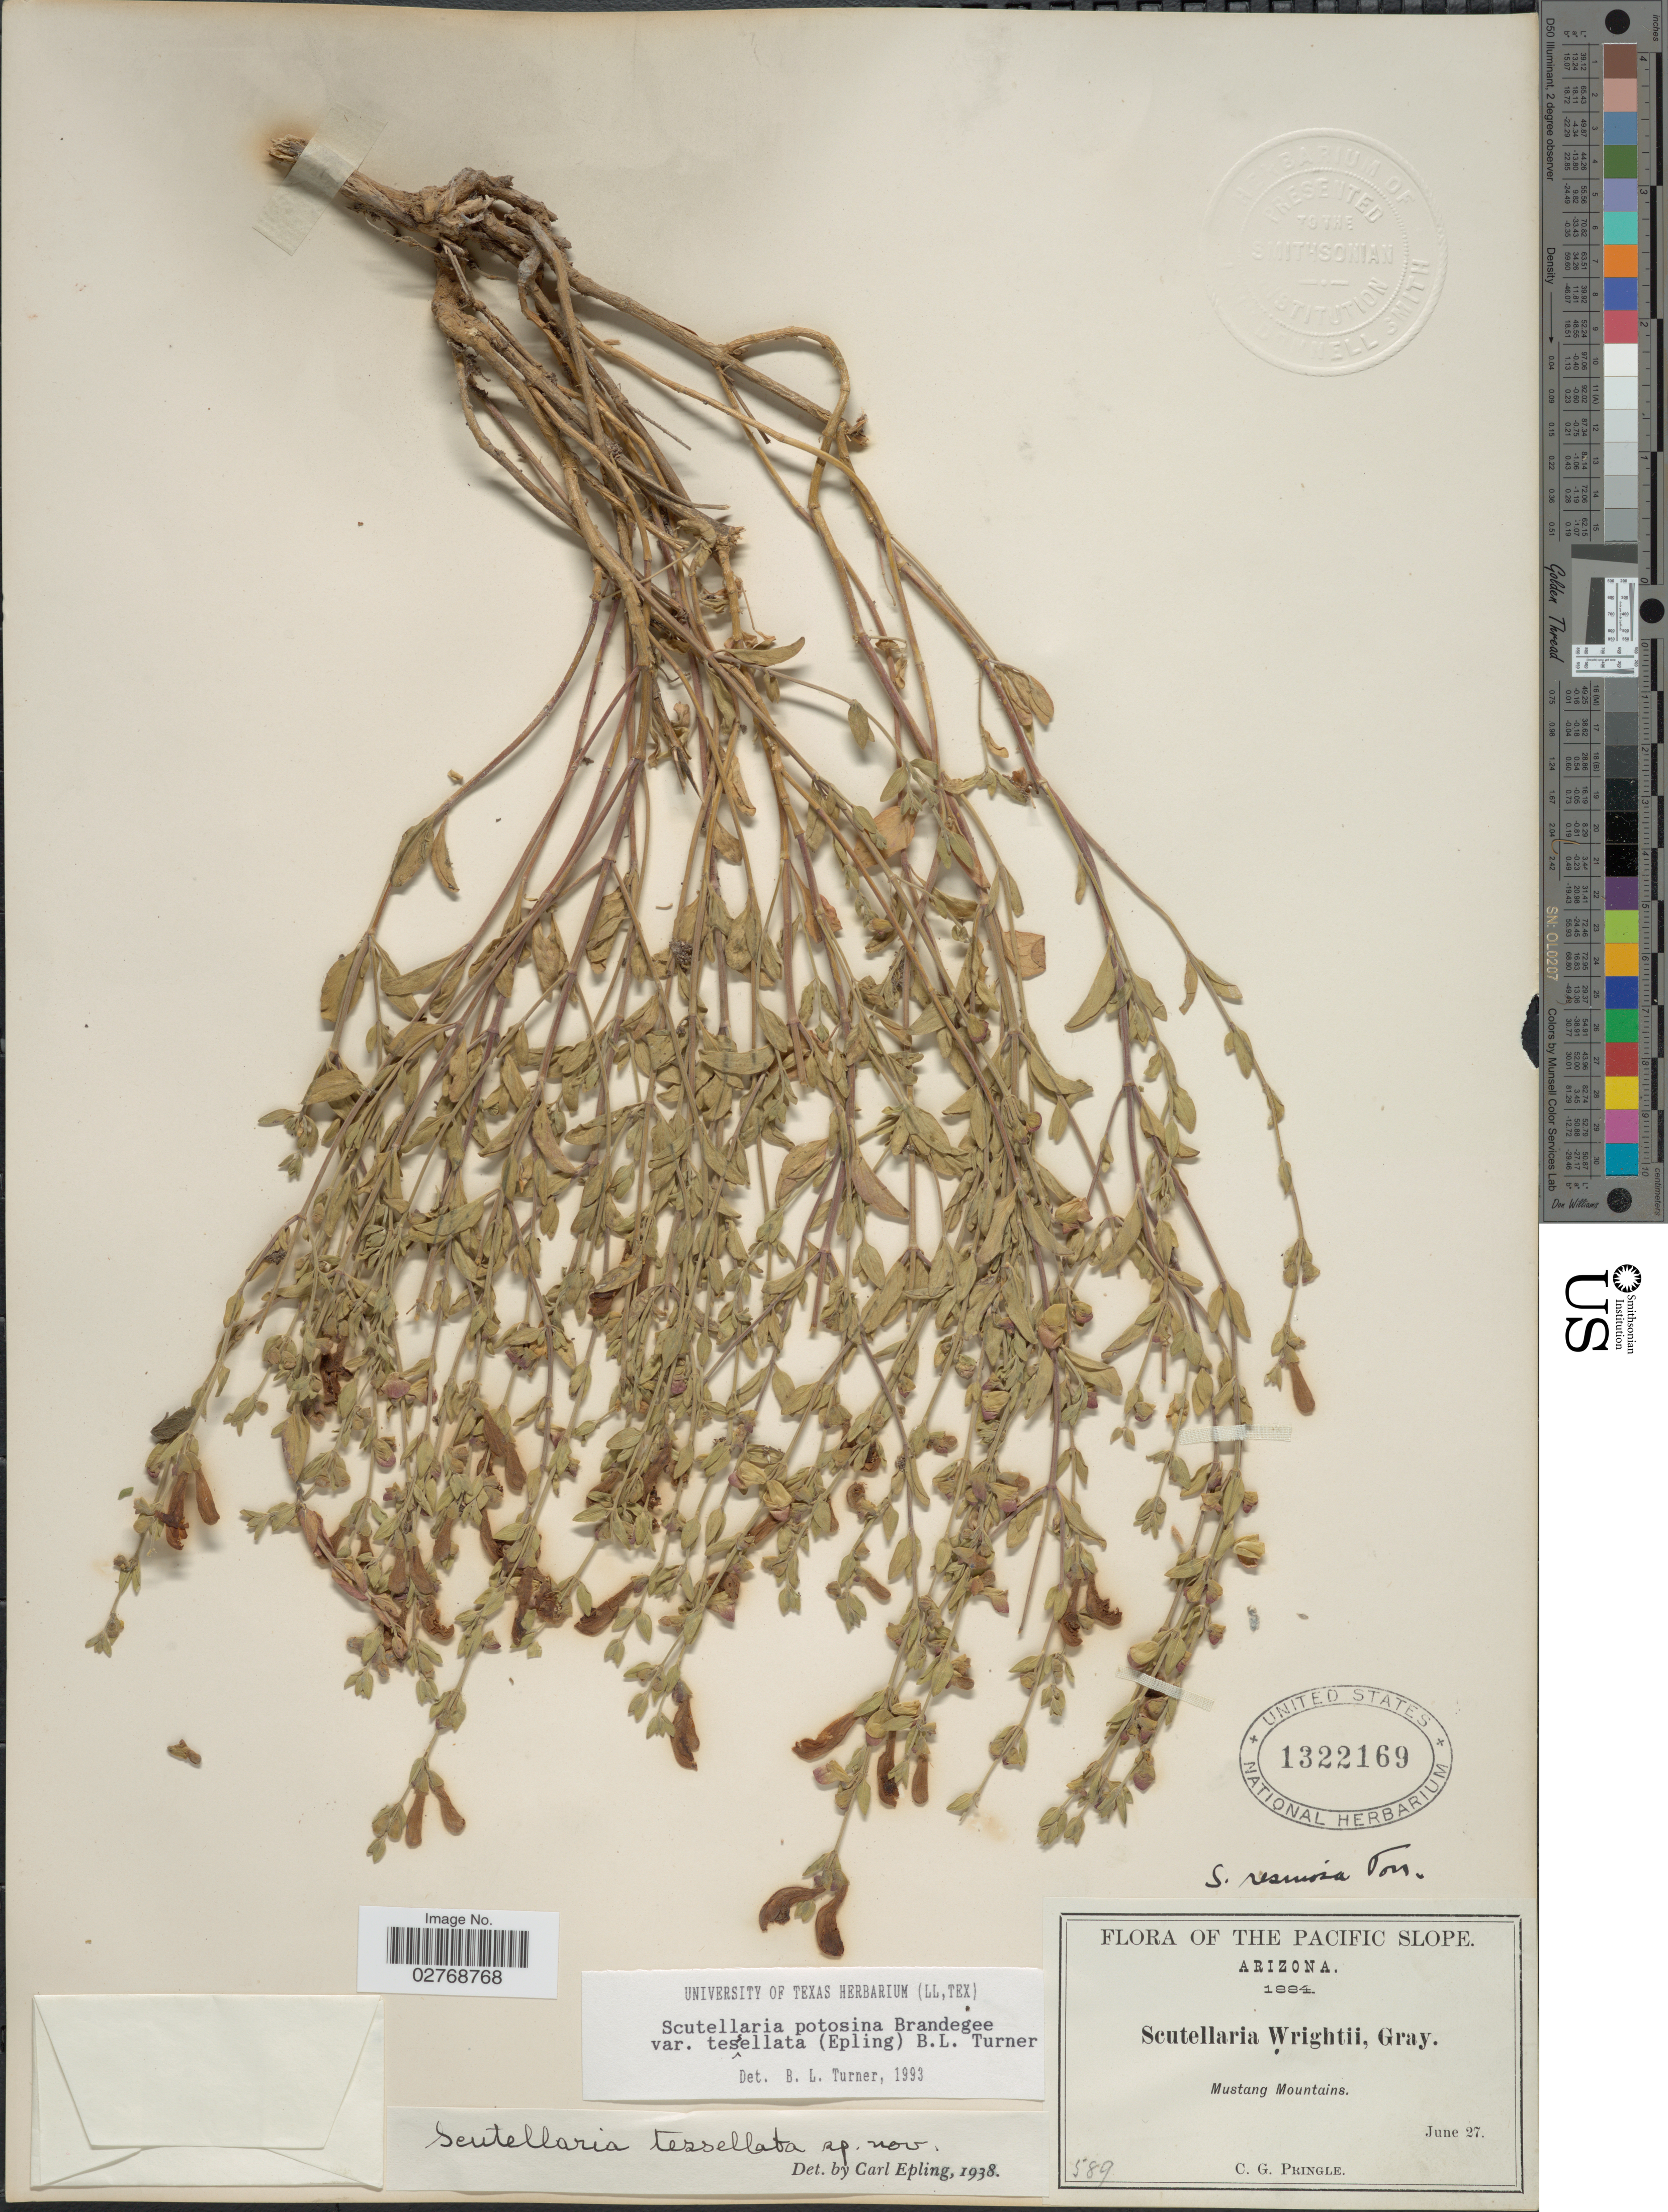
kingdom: Plantae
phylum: Tracheophyta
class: Magnoliopsida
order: Lamiales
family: Lamiaceae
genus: Scutellaria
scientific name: Scutellaria potosina var. tessellata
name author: Brandegee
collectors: C. G. Pringle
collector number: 589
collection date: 1884-06-27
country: United States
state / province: Arizona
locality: Pacific Slope. Mustang Mountains.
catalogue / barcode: US 1322169